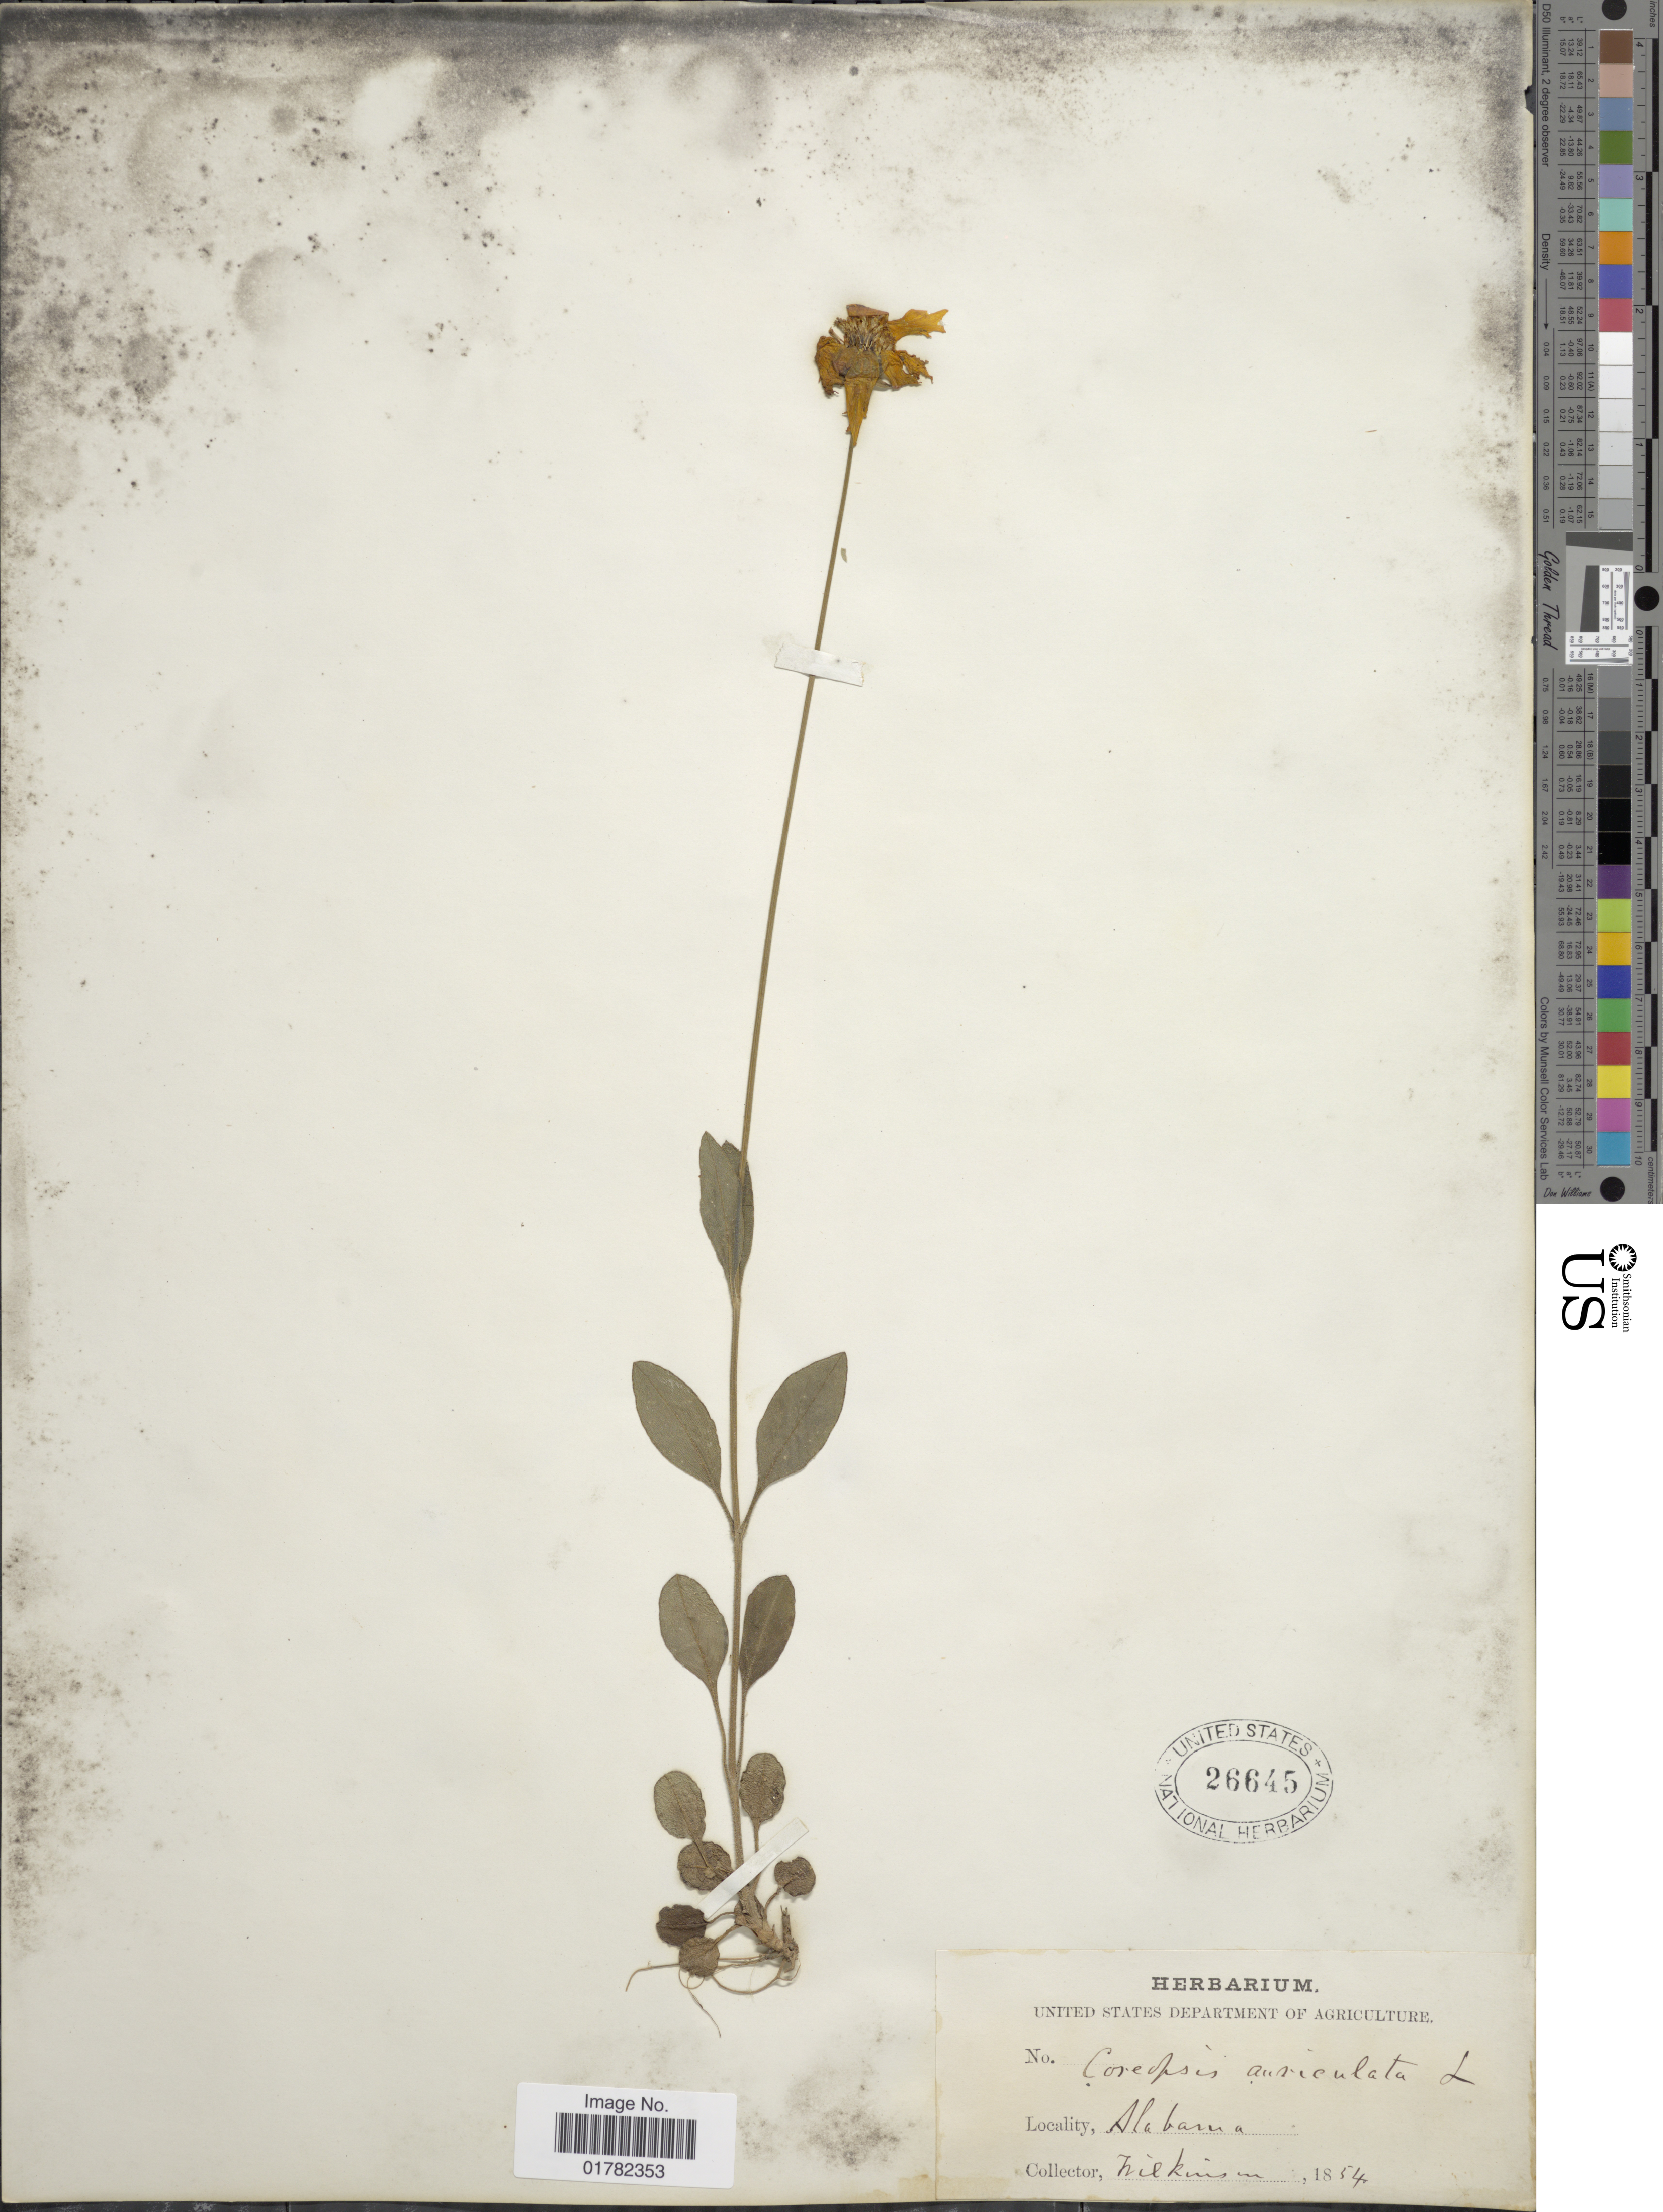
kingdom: Plantae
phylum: Tracheophyta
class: Magnoliopsida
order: Asterales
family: Asteraceae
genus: Coreopsis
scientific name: Coreopsis auriculata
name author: L.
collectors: Wilkinson, --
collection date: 1854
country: United States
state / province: Alabama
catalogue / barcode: US 26645